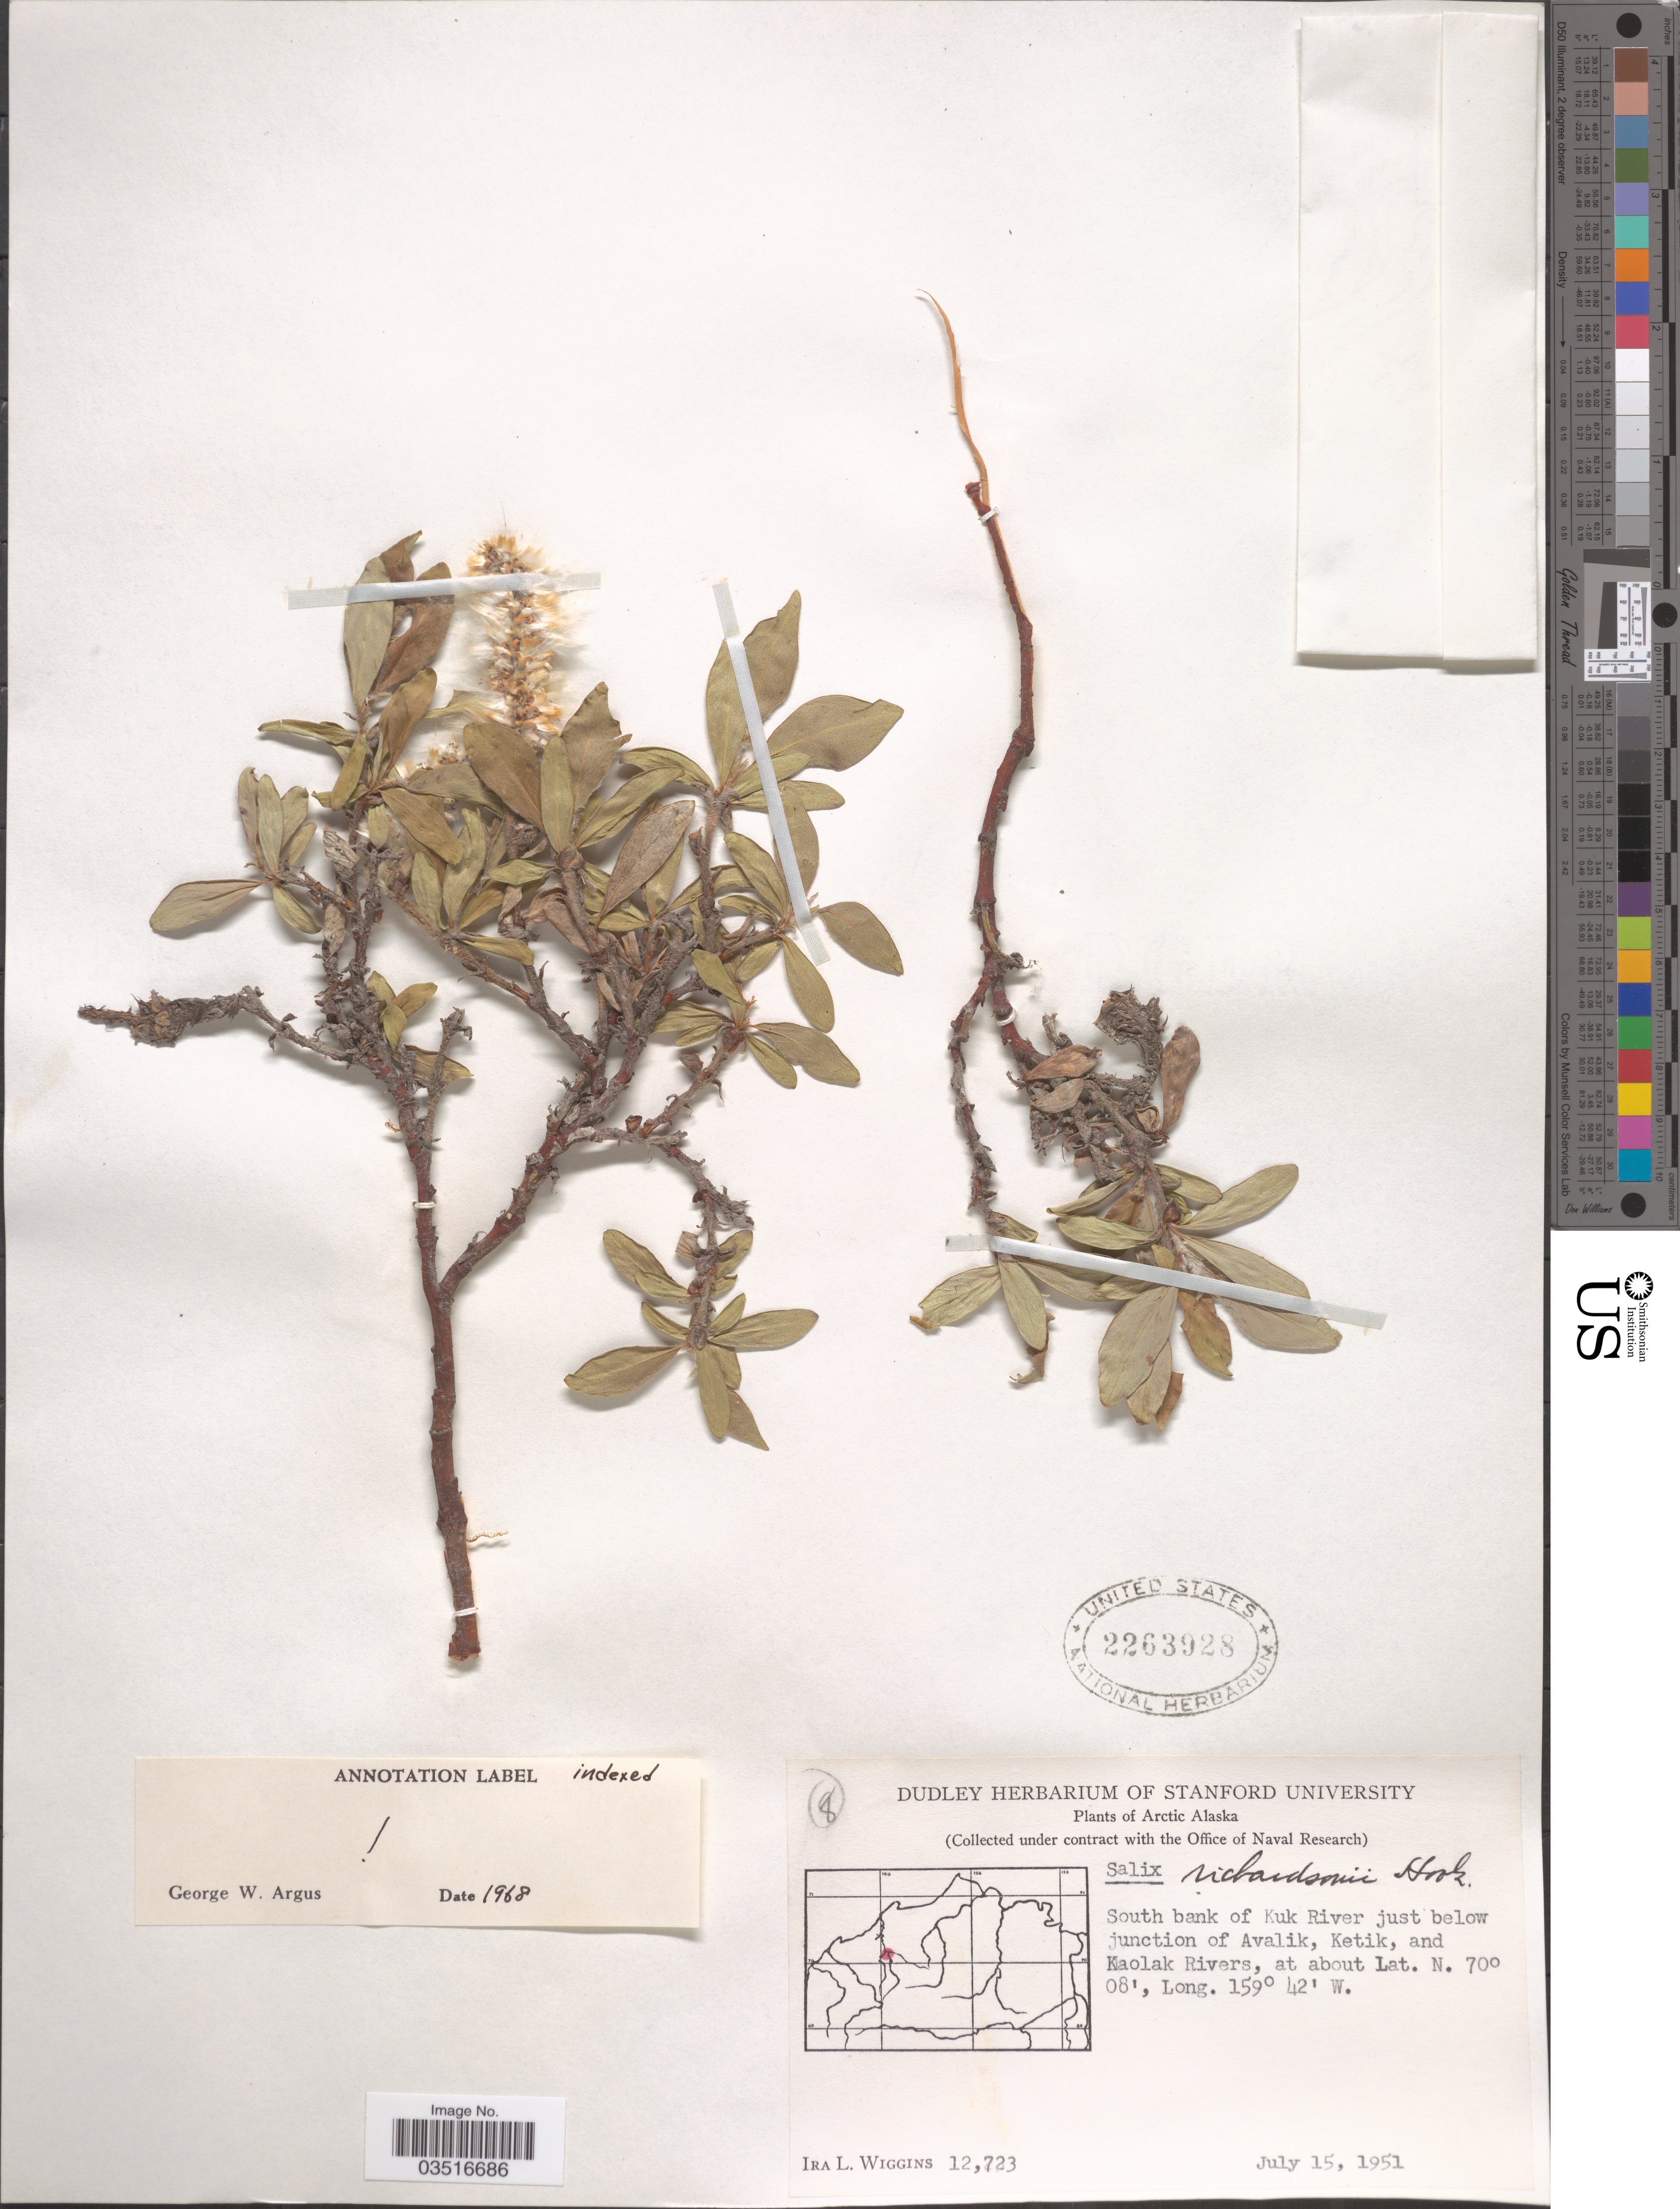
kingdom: Plantae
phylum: Tracheophyta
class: Magnoliopsida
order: Malpighiales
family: Salicaceae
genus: Salix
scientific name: Salix richardsonii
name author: Hook.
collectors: I. L. Wiggins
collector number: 12723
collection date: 1951-07-15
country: United States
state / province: Alaska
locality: Arctic Alaska. South bank of Kuk River just below junction of Avalik, Ketik, and Kaolak Rivers.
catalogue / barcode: US 2263928